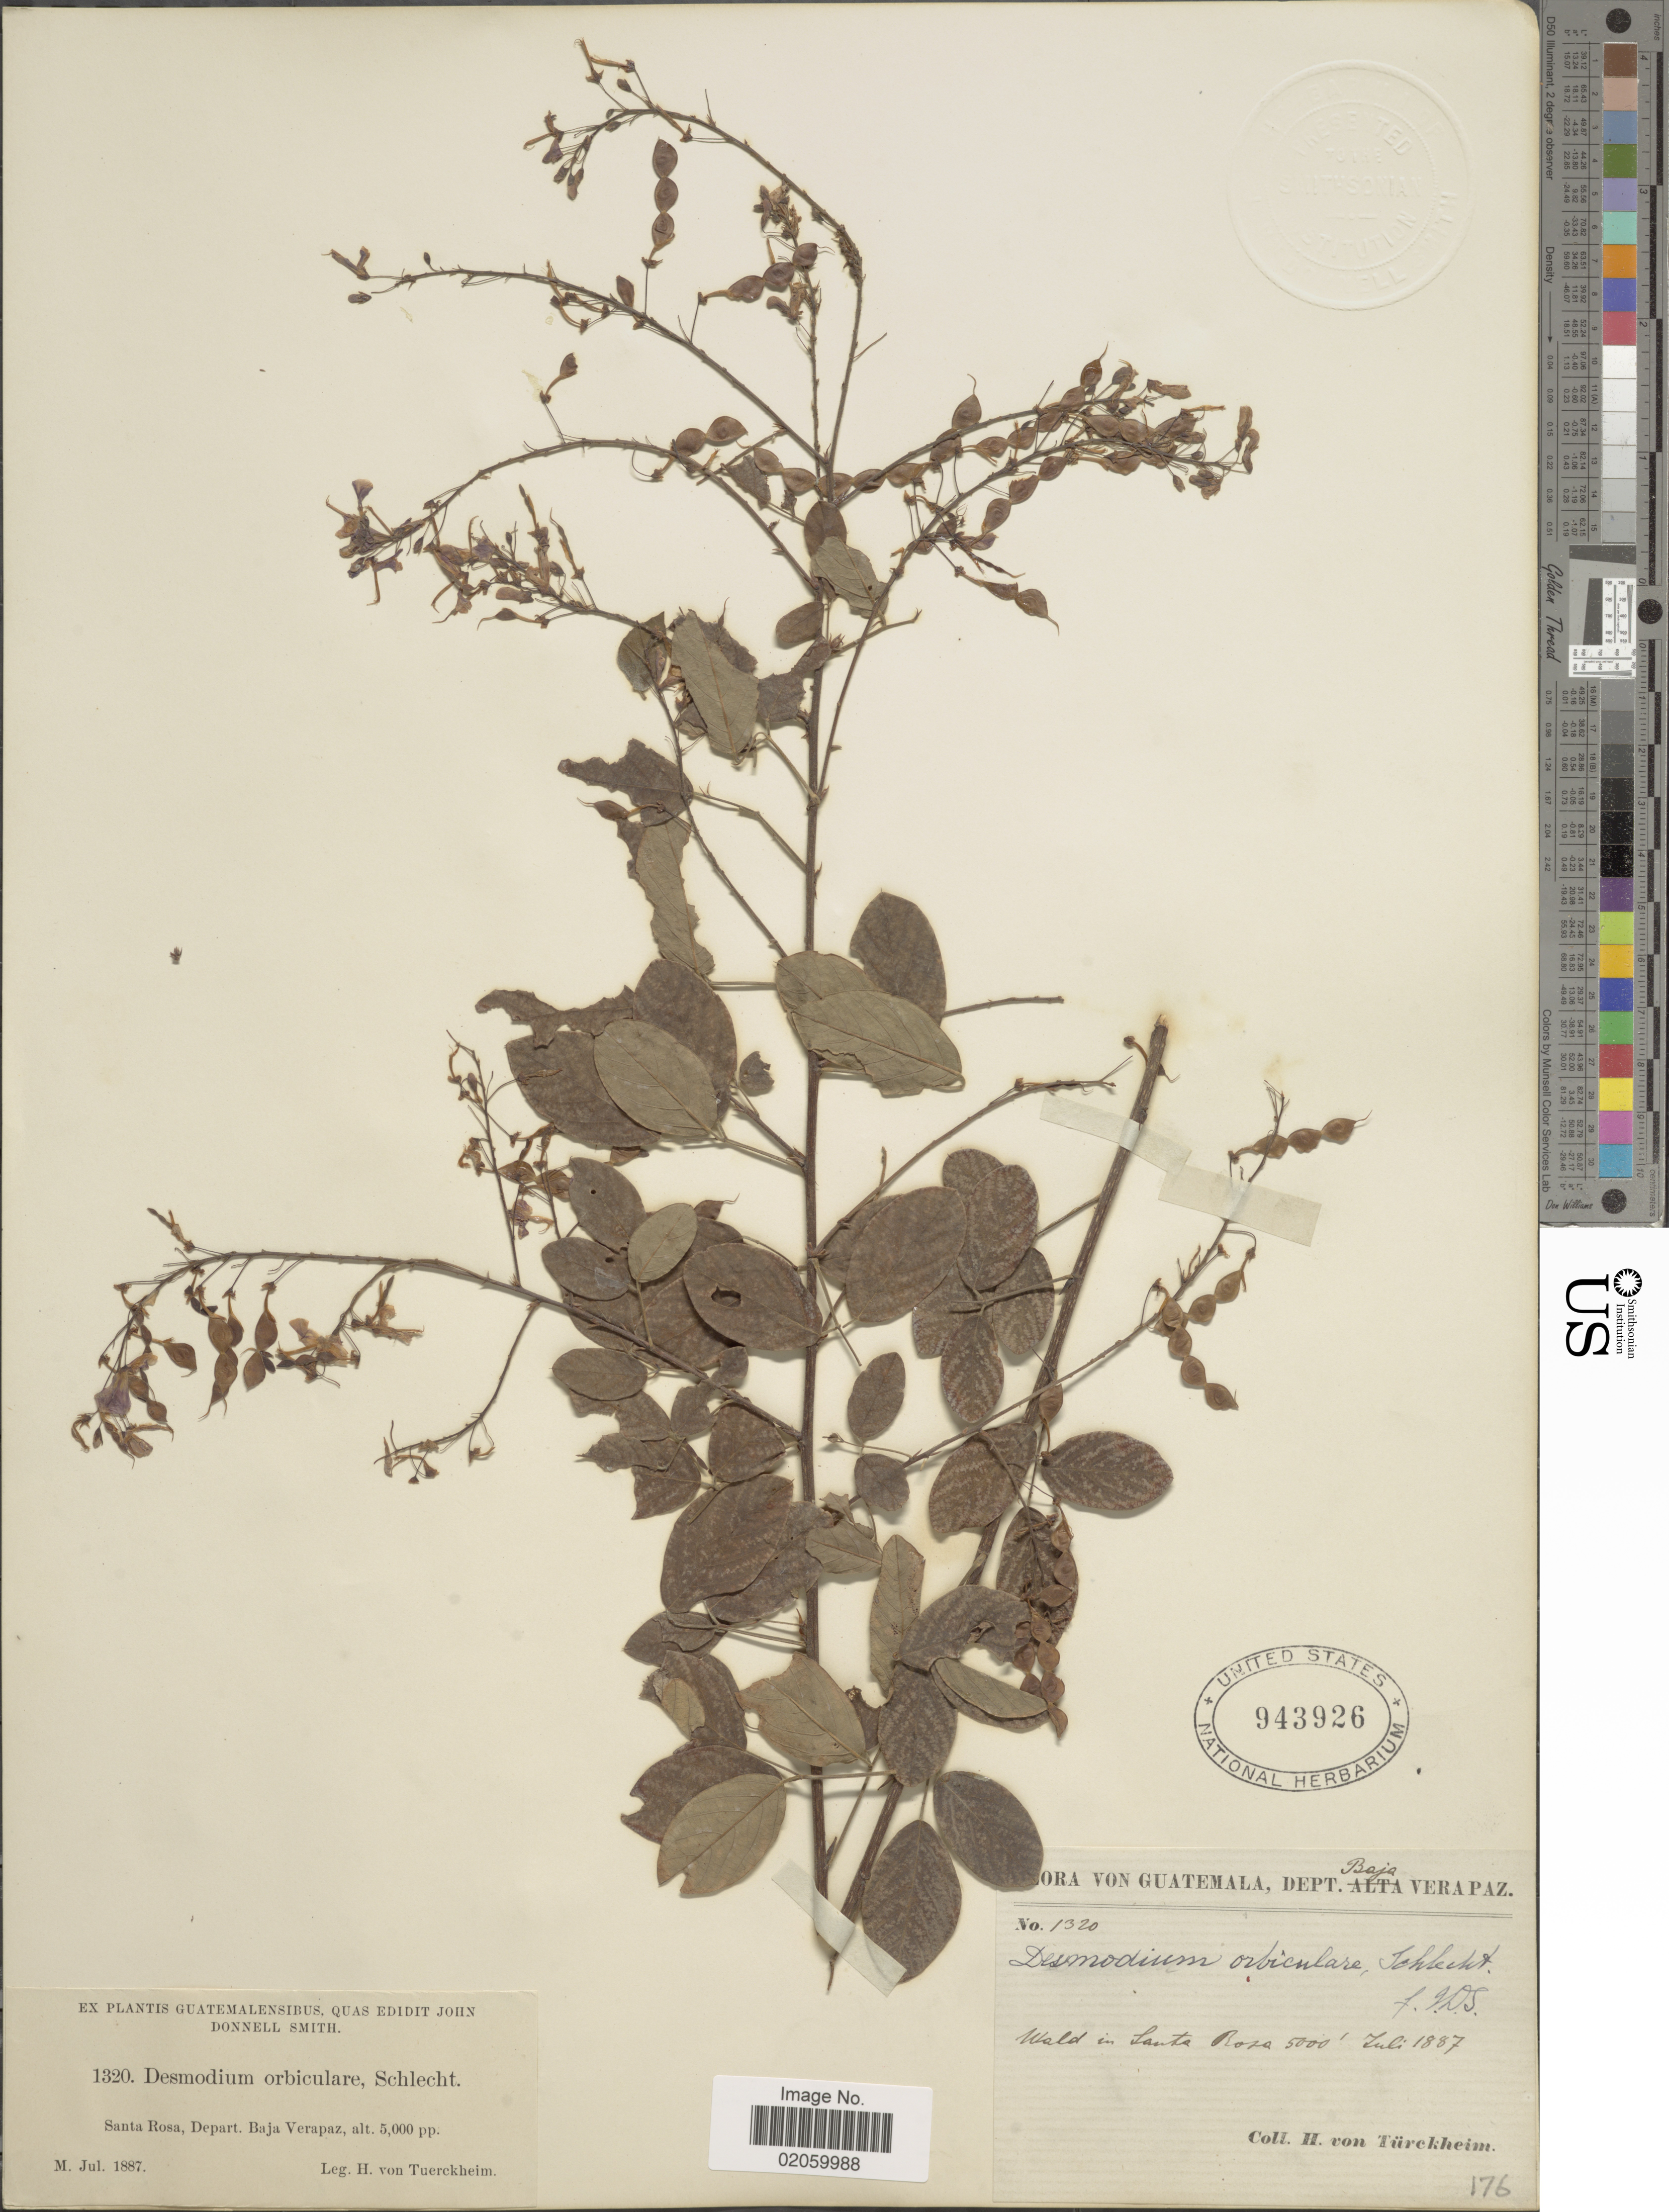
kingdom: Plantae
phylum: Tracheophyta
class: Magnoliopsida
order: Fabales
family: Fabaceae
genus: Desmodium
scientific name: Desmodium orbiculare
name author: Schltdl.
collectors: H. von Türckheim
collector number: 1320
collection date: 1887-07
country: Guatemala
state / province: Baja Verapaz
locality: Wald in Santa Rosa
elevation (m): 1524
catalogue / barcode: US 943926